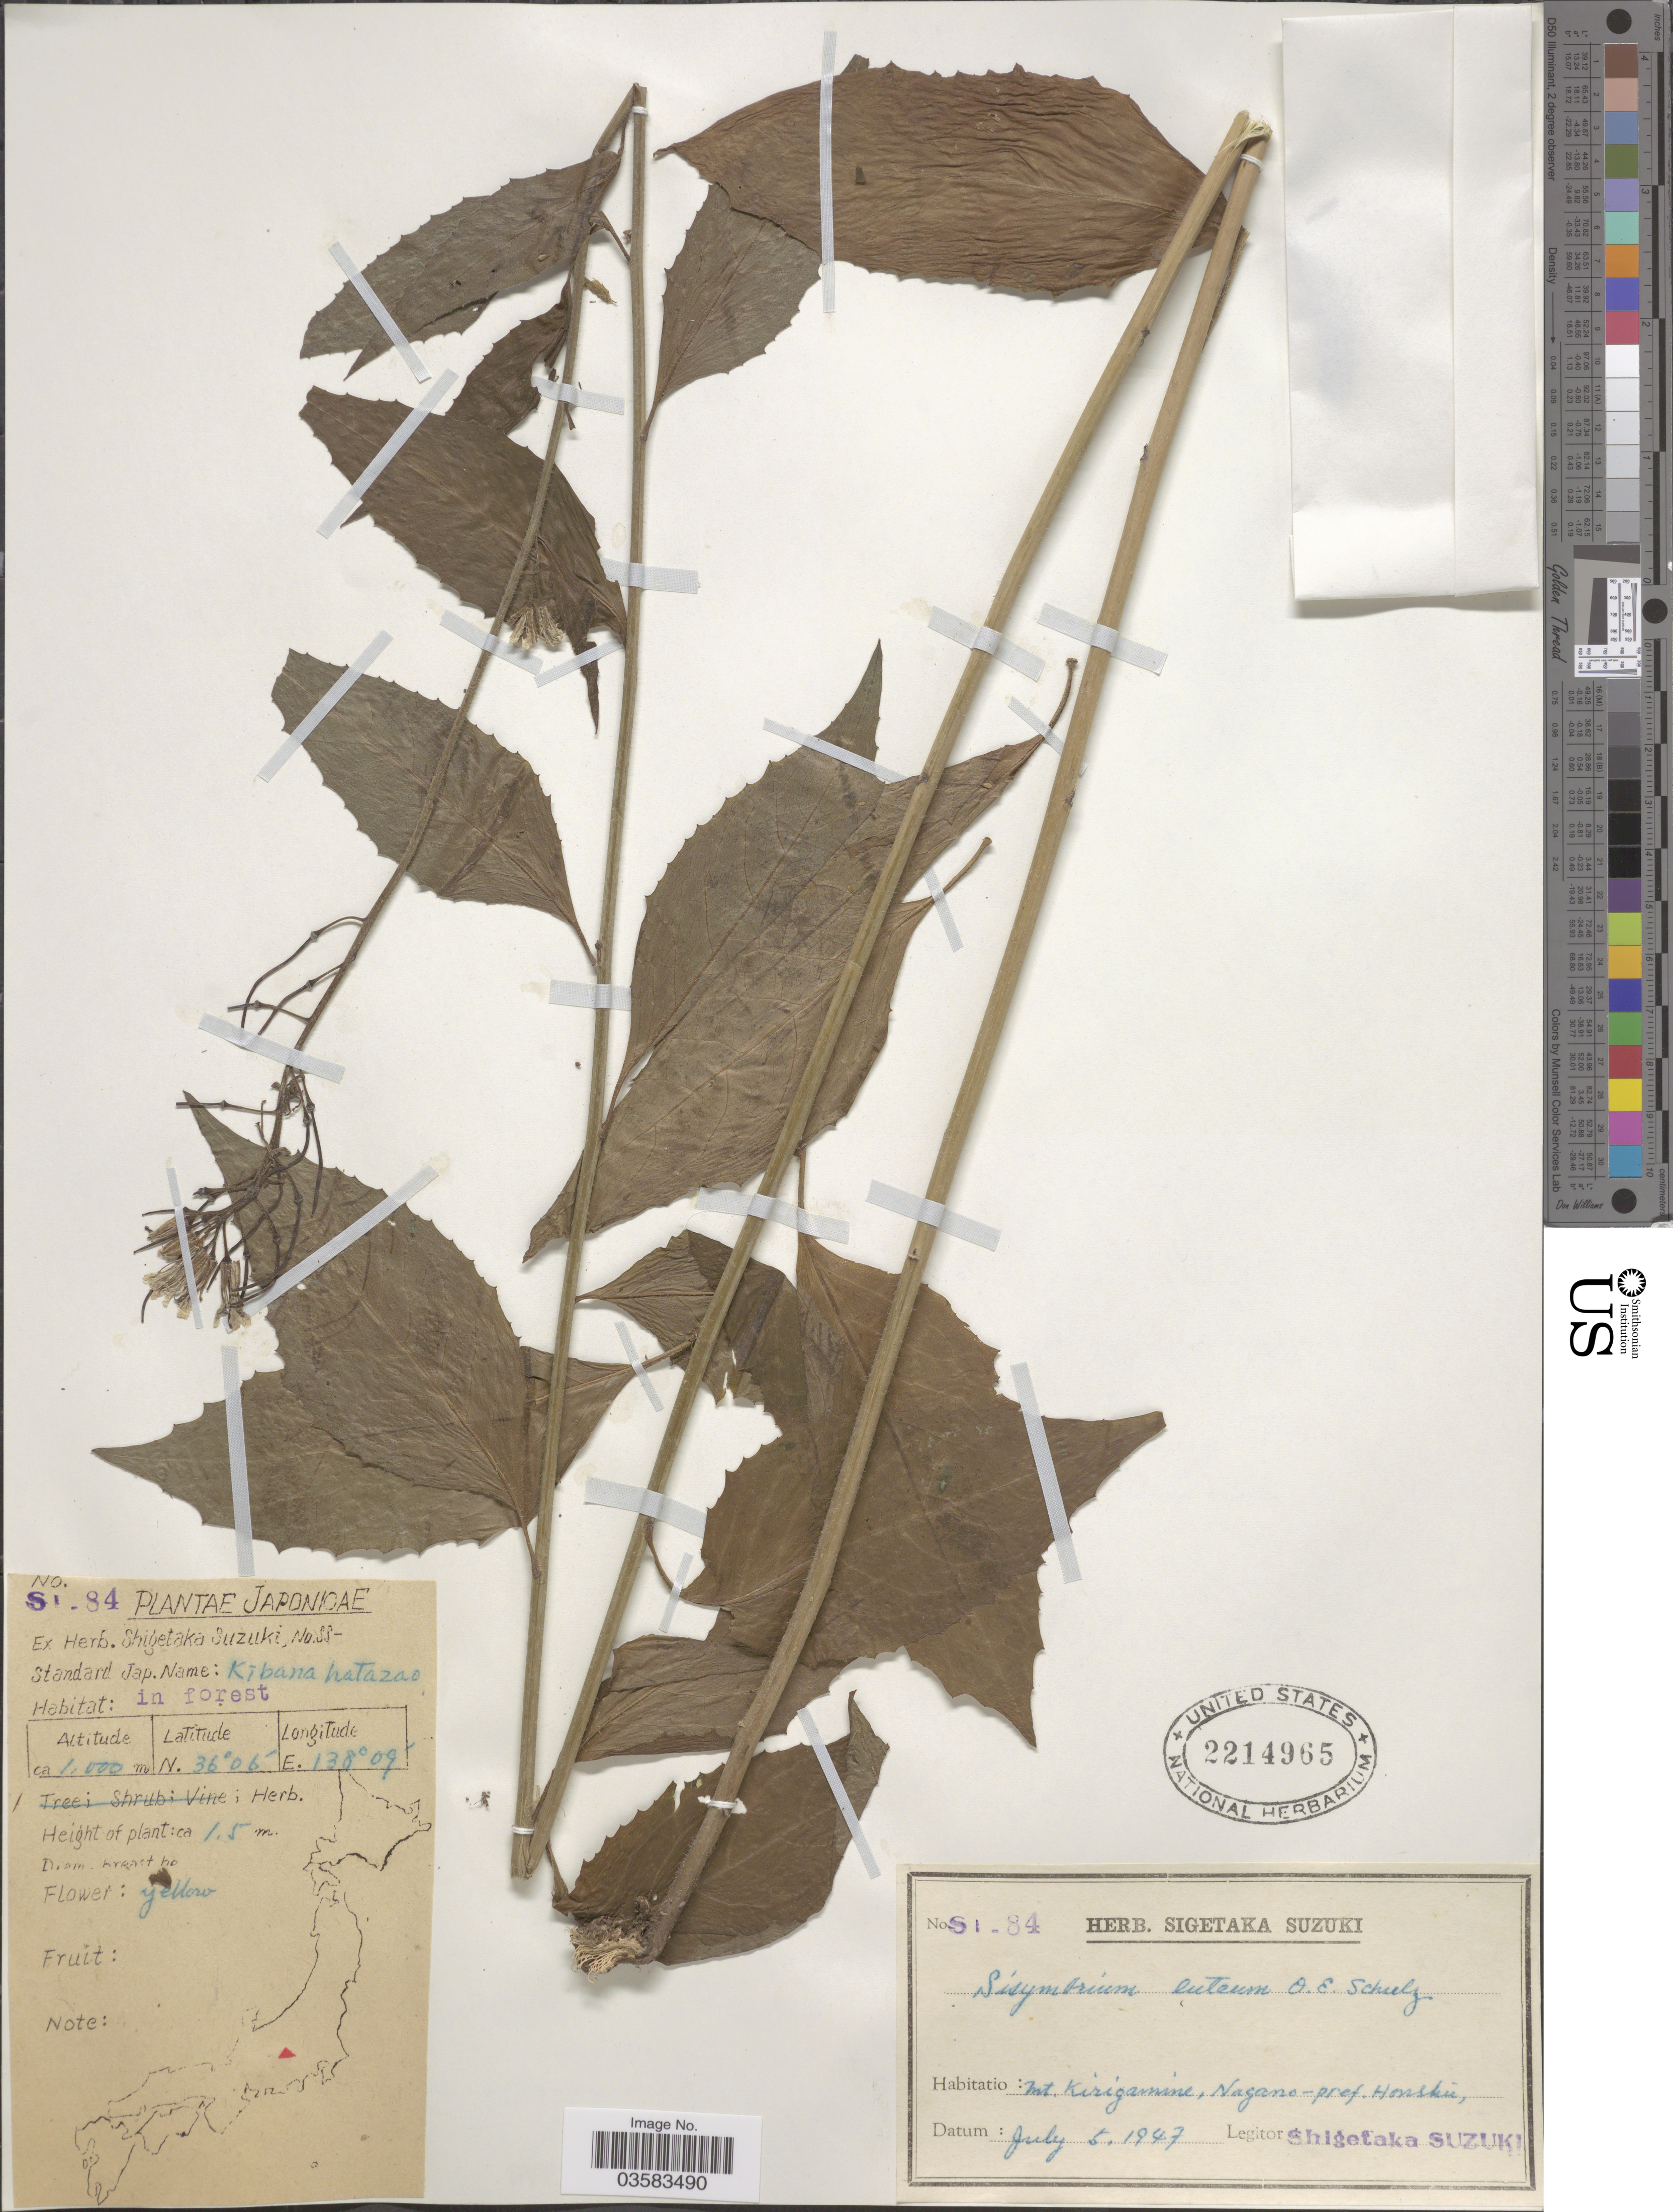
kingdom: Plantae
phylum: Tracheophyta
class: Magnoliopsida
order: Brassicales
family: Brassicaceae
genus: Sisymbrium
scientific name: Sisymbrium luteum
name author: (Maxim.) O.E. Schulz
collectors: S. Suzuki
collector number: SI-84*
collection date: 1947-07-05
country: Japan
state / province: Nagano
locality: Mt. Kirigamine, Nagano-pref. Honshu.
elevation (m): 1000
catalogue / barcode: US 2214965